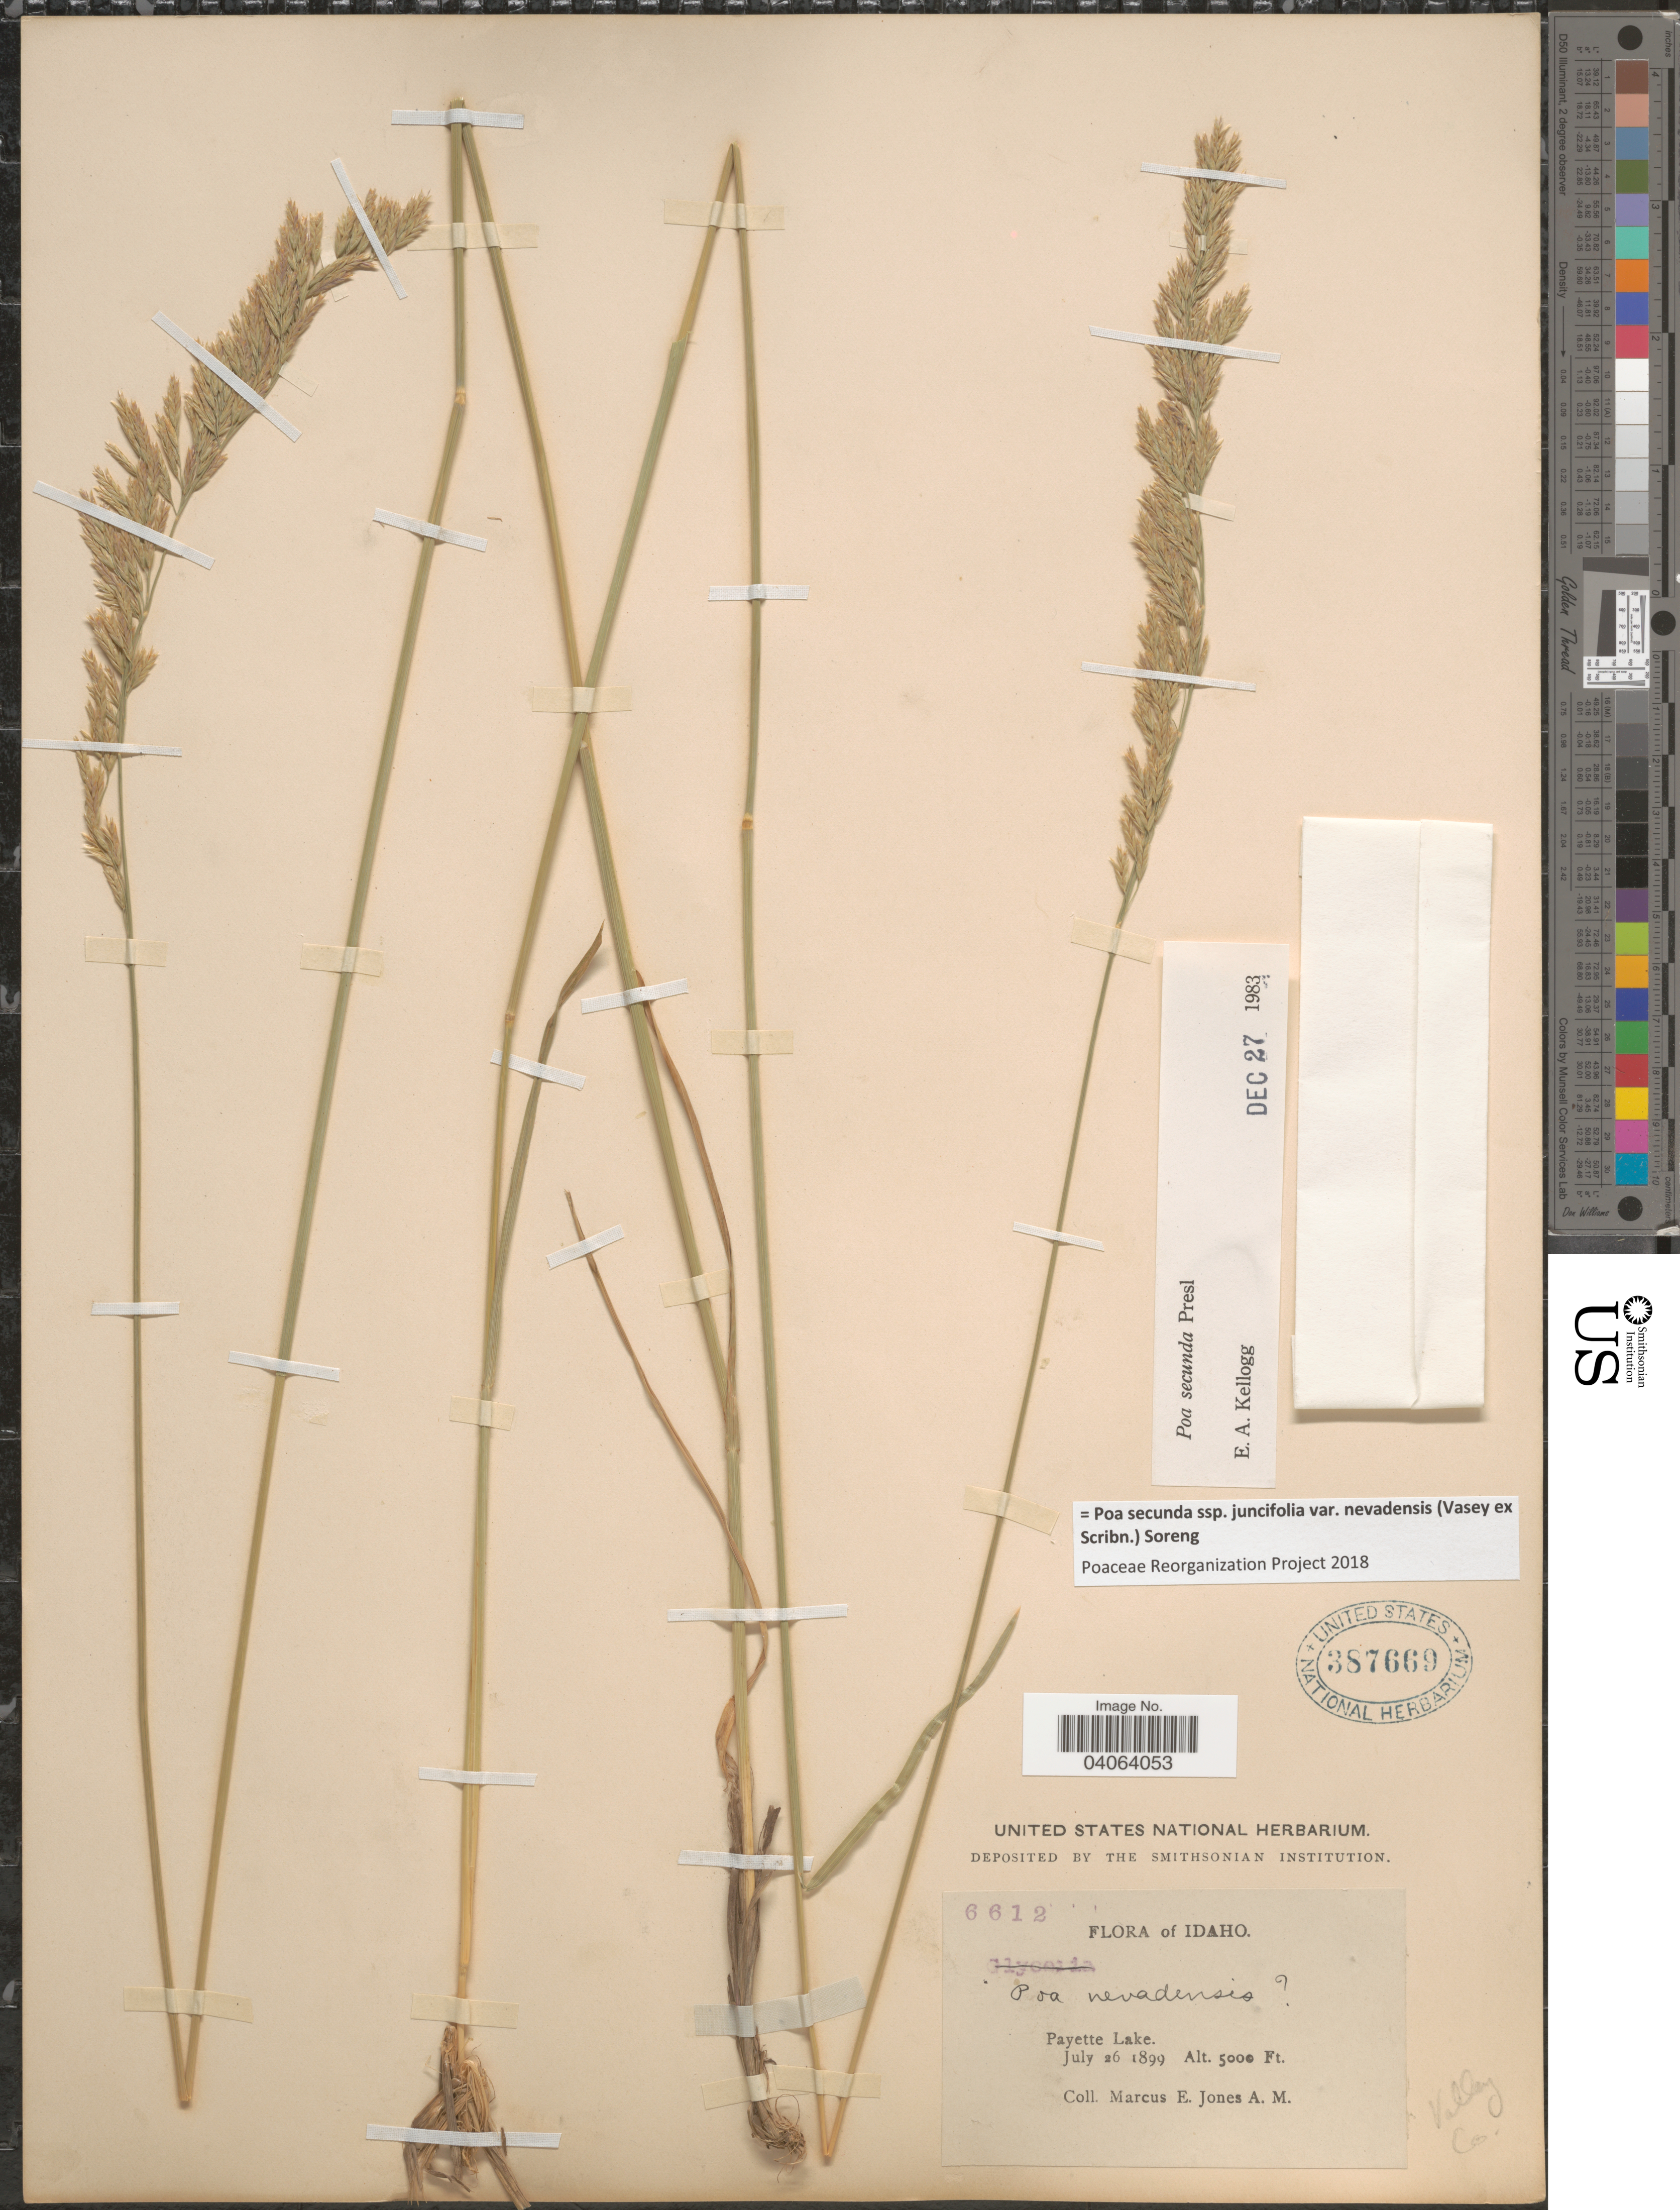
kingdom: Plantae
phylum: Tracheophyta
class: Liliopsida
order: Poales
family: Poaceae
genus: Poa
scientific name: Poa secunda subsp. juncifolia var. nevadensis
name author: (Vasey ex Scribn.) Soreng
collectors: M. E. Jones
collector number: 6612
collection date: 1899-07-26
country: United States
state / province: Idaho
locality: Payette Lake. Valley Co.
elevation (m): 1524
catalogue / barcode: US 387669